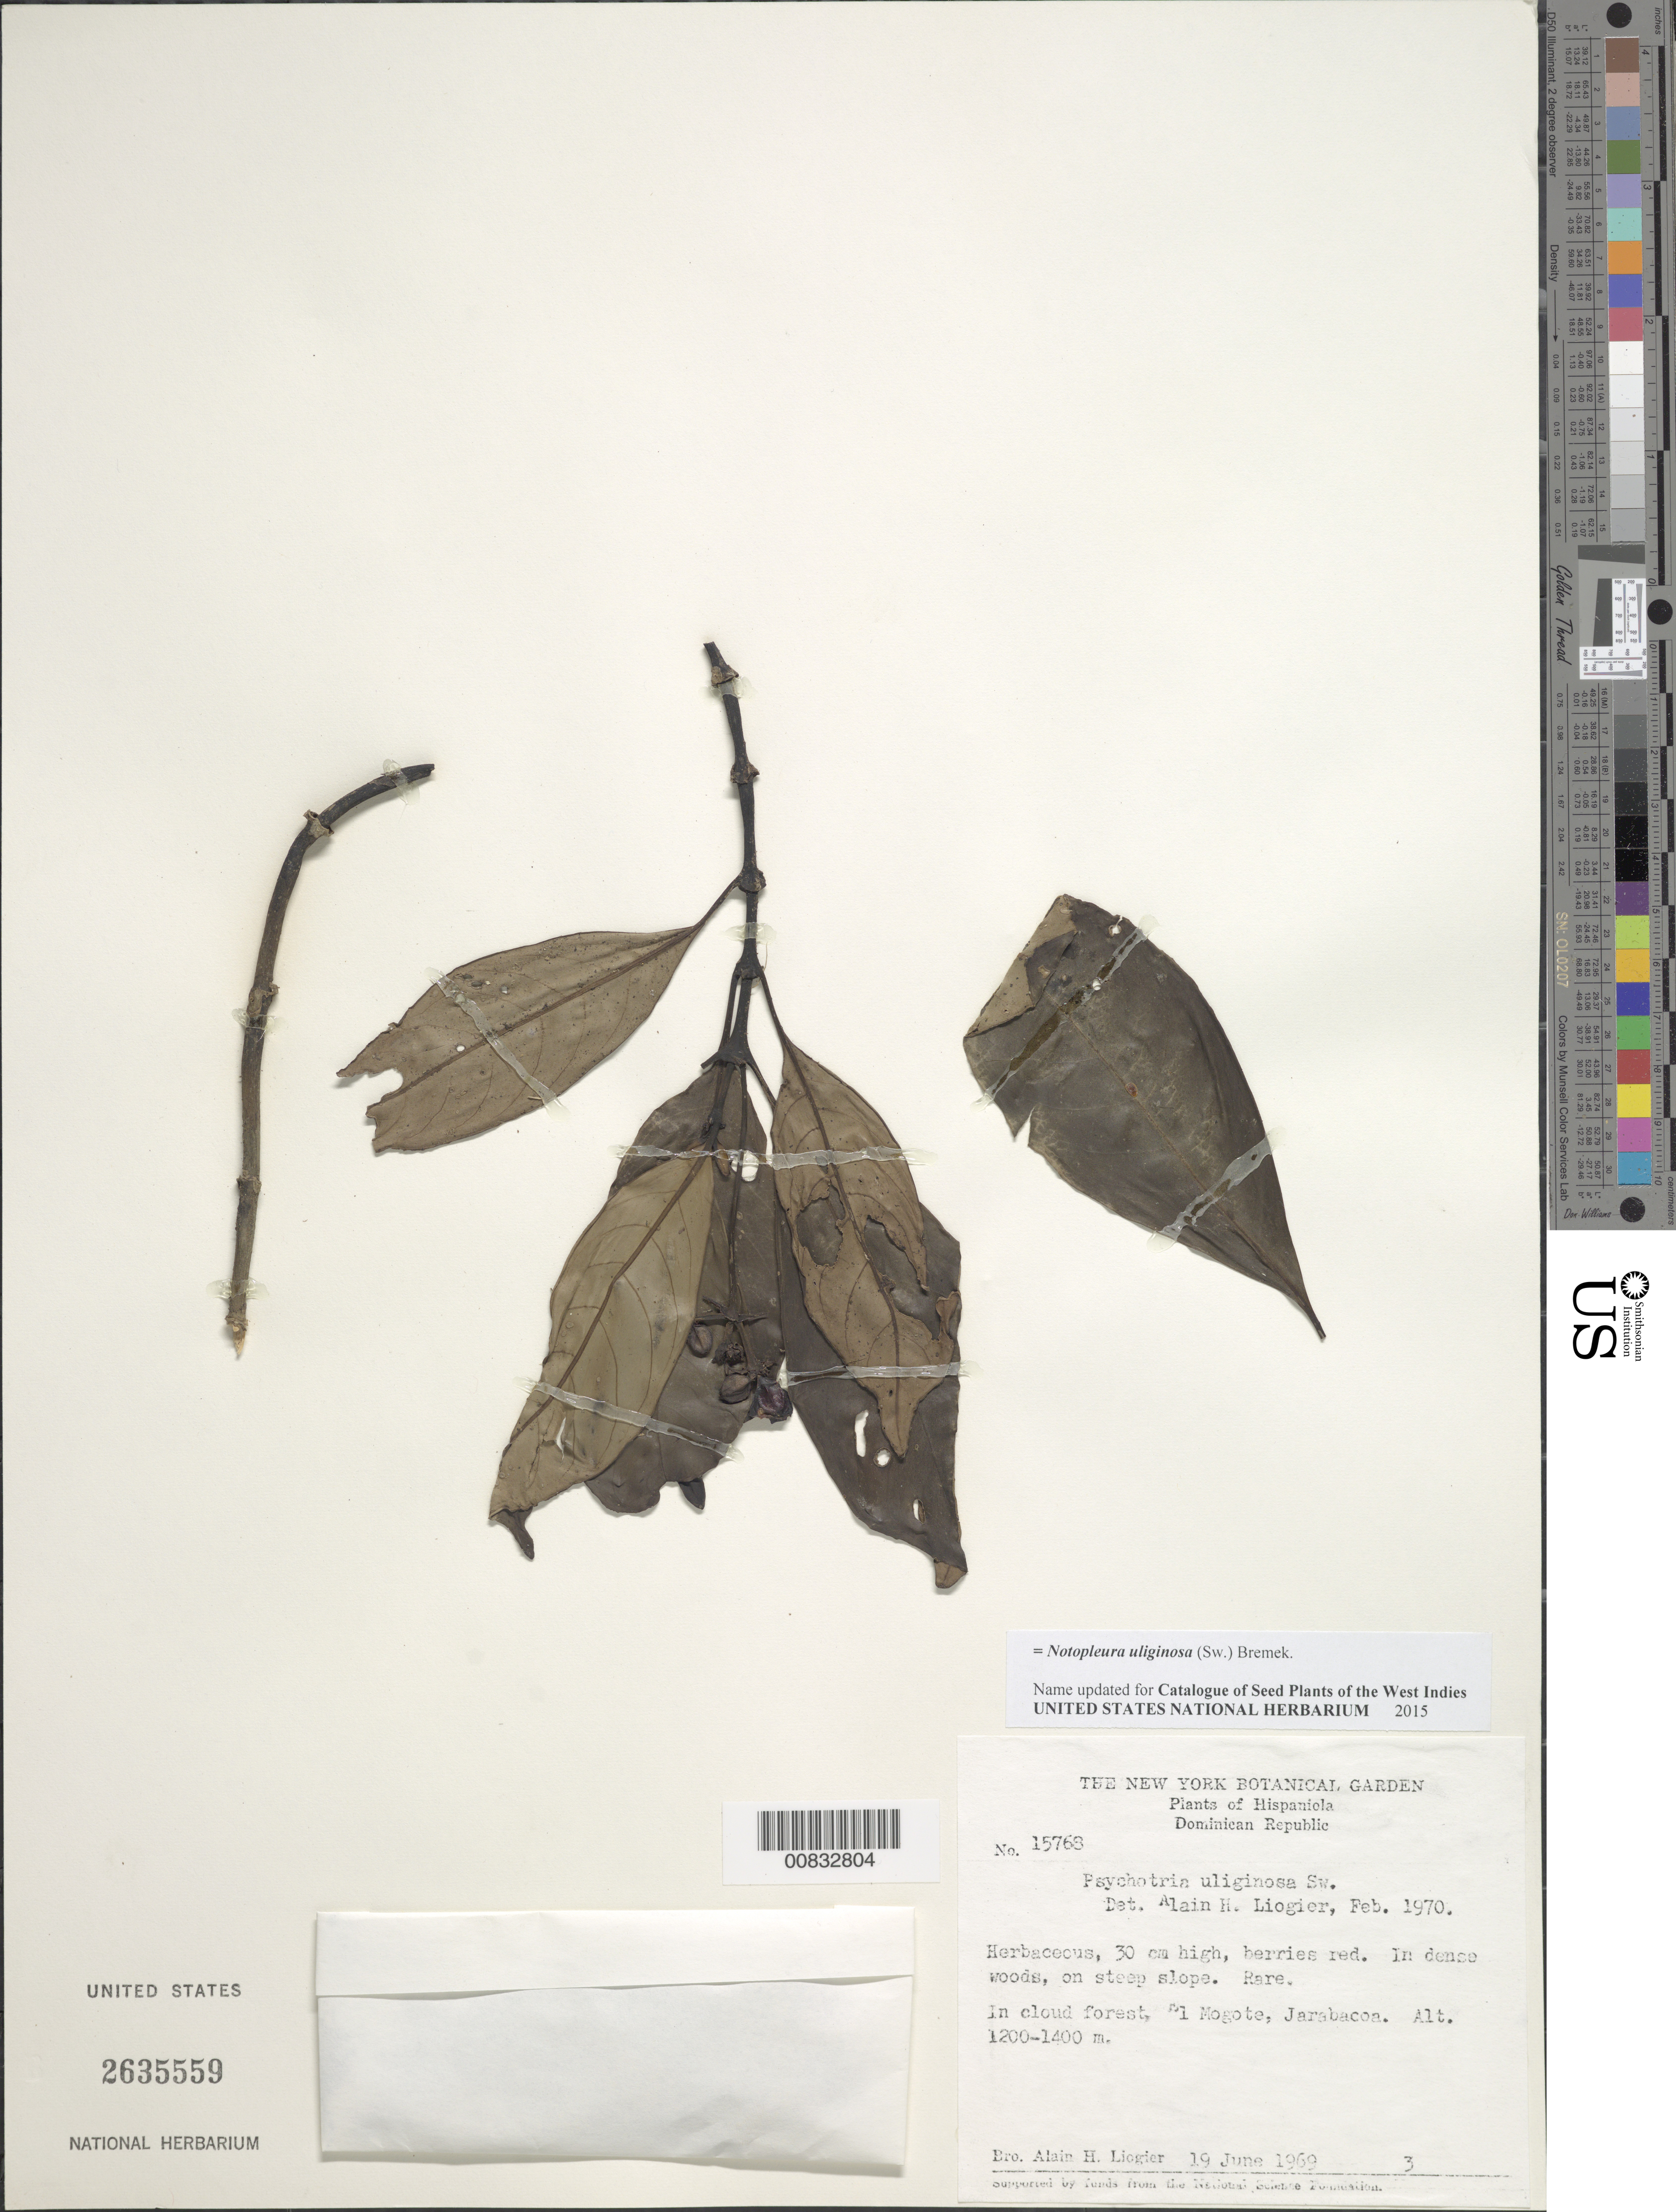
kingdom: Plantae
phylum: Tracheophyta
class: Magnoliopsida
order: Gentianales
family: Rubiaceae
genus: Notopleura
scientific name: Notopleura uliginosa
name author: (Sw.) Bremek.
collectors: A. H. Liogier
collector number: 15768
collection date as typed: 19 Jun 1969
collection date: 1969-06-19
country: Dominican Republic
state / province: La Vega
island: Hispaniola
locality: El Mogote, Jarabacoa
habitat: In dense woods on steep slope of cloud forest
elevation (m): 1200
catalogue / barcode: US 2635559